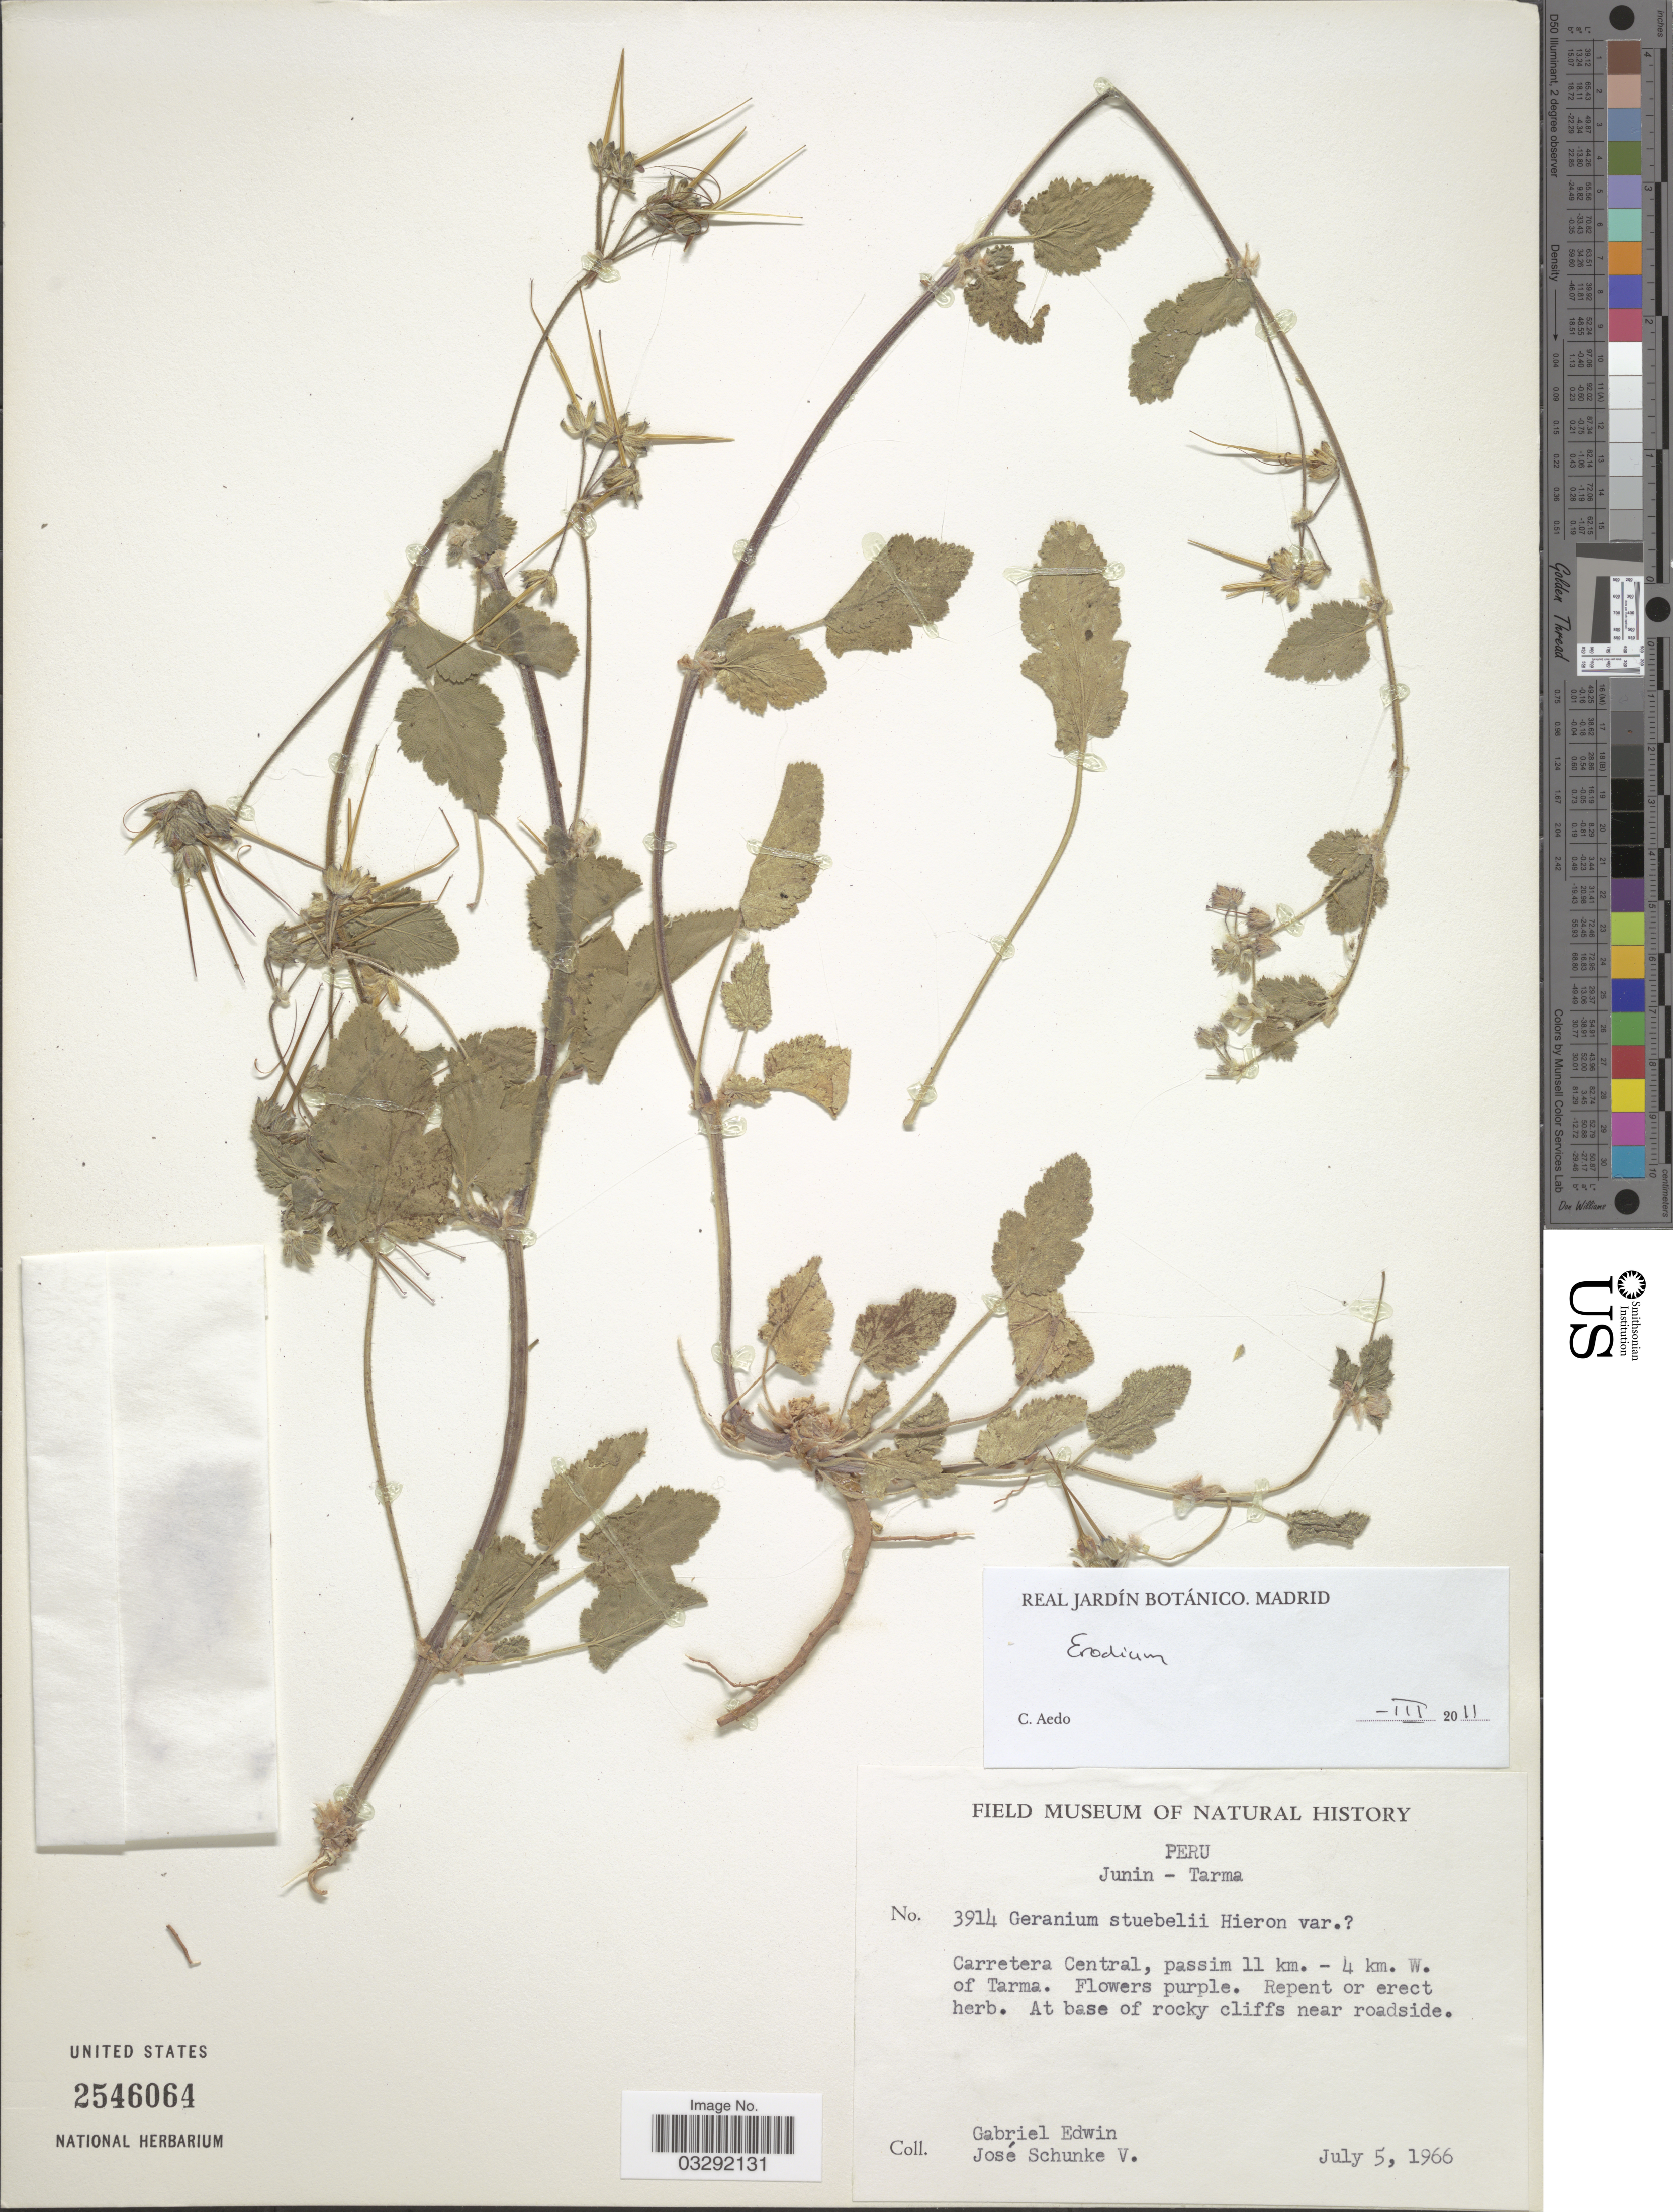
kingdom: Plantae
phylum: Tracheophyta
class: Magnoliopsida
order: Geraniales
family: Geraniaceae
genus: Erodium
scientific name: Erodium sp.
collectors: G. Edwin & J. Schunke Vigo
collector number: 3914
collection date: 1966-07-05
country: Peru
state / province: Junín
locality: Junin - Tarma. Carretera Central, passim 11 km. - 4 km. W. of Tarma.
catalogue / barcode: US 2546064